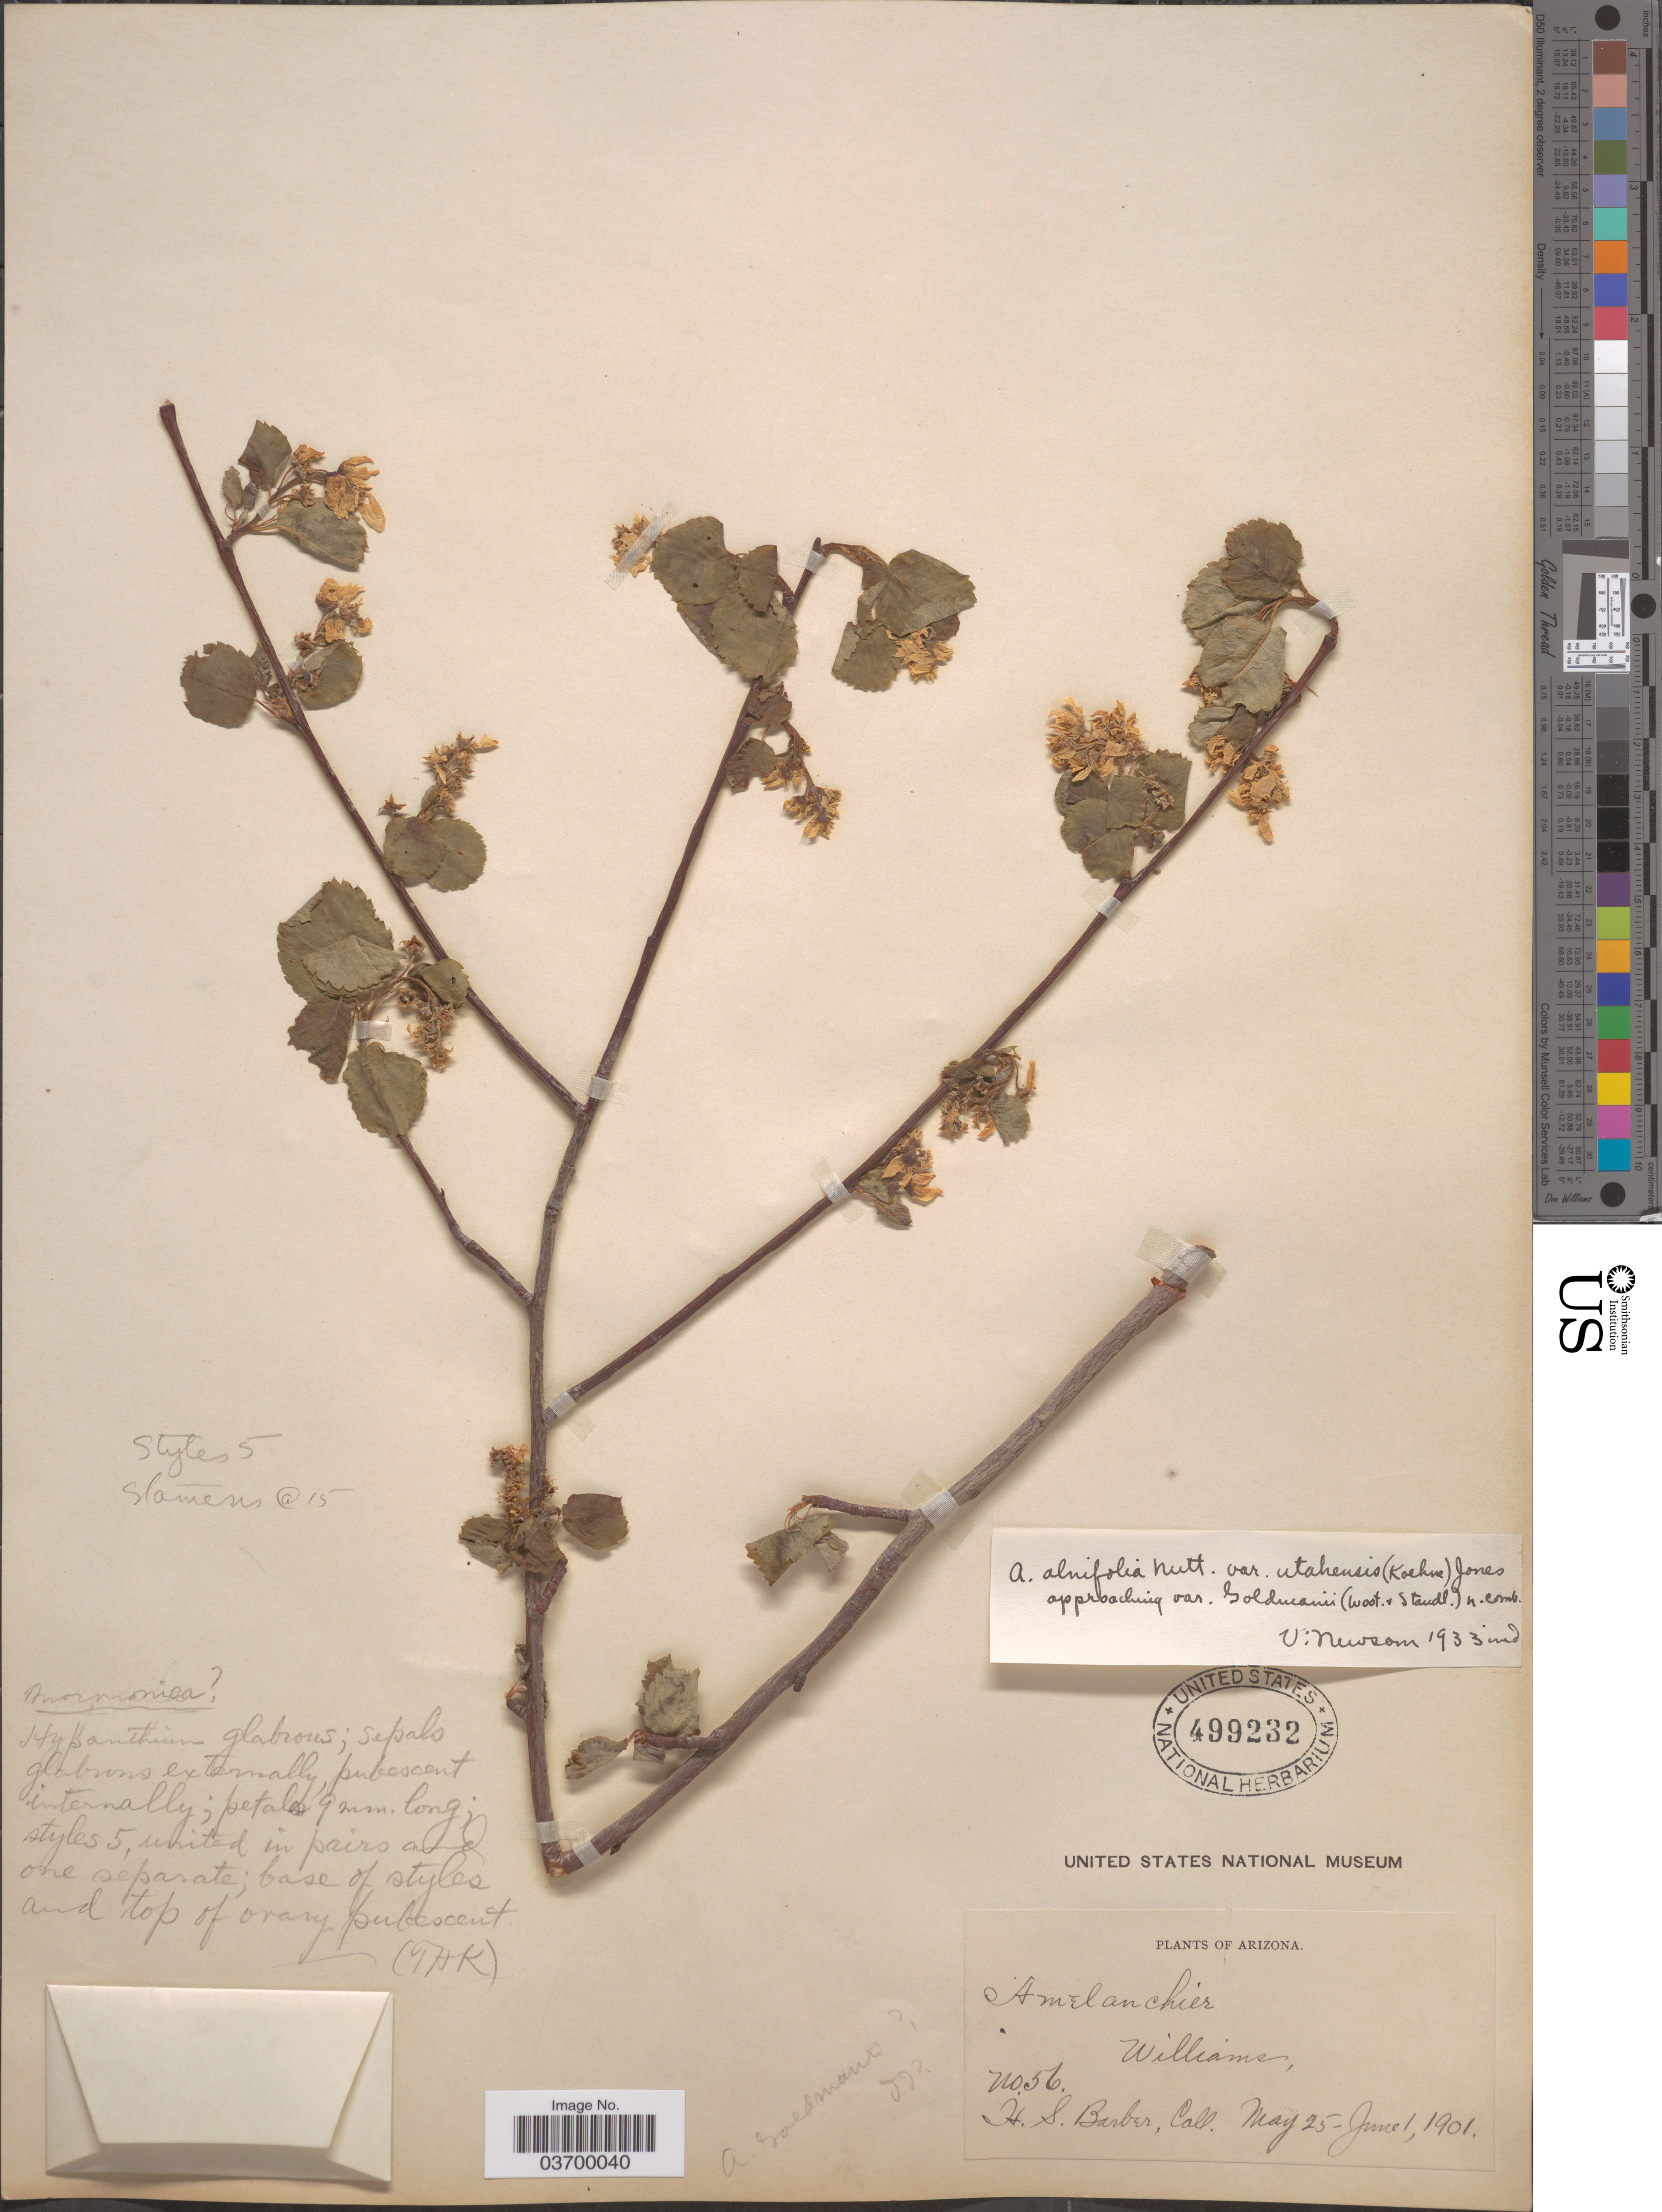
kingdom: Plantae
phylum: Tracheophyta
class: Magnoliopsida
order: Rosales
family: Rosaceae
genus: Amelanchier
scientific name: Amelanchier alnifolia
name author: (Nutt.) Nutt. ex M. Roem.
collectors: H. Barber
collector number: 56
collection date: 1901-05-25/1901-06-01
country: United States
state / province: Arizona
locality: Williams.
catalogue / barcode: US 499232